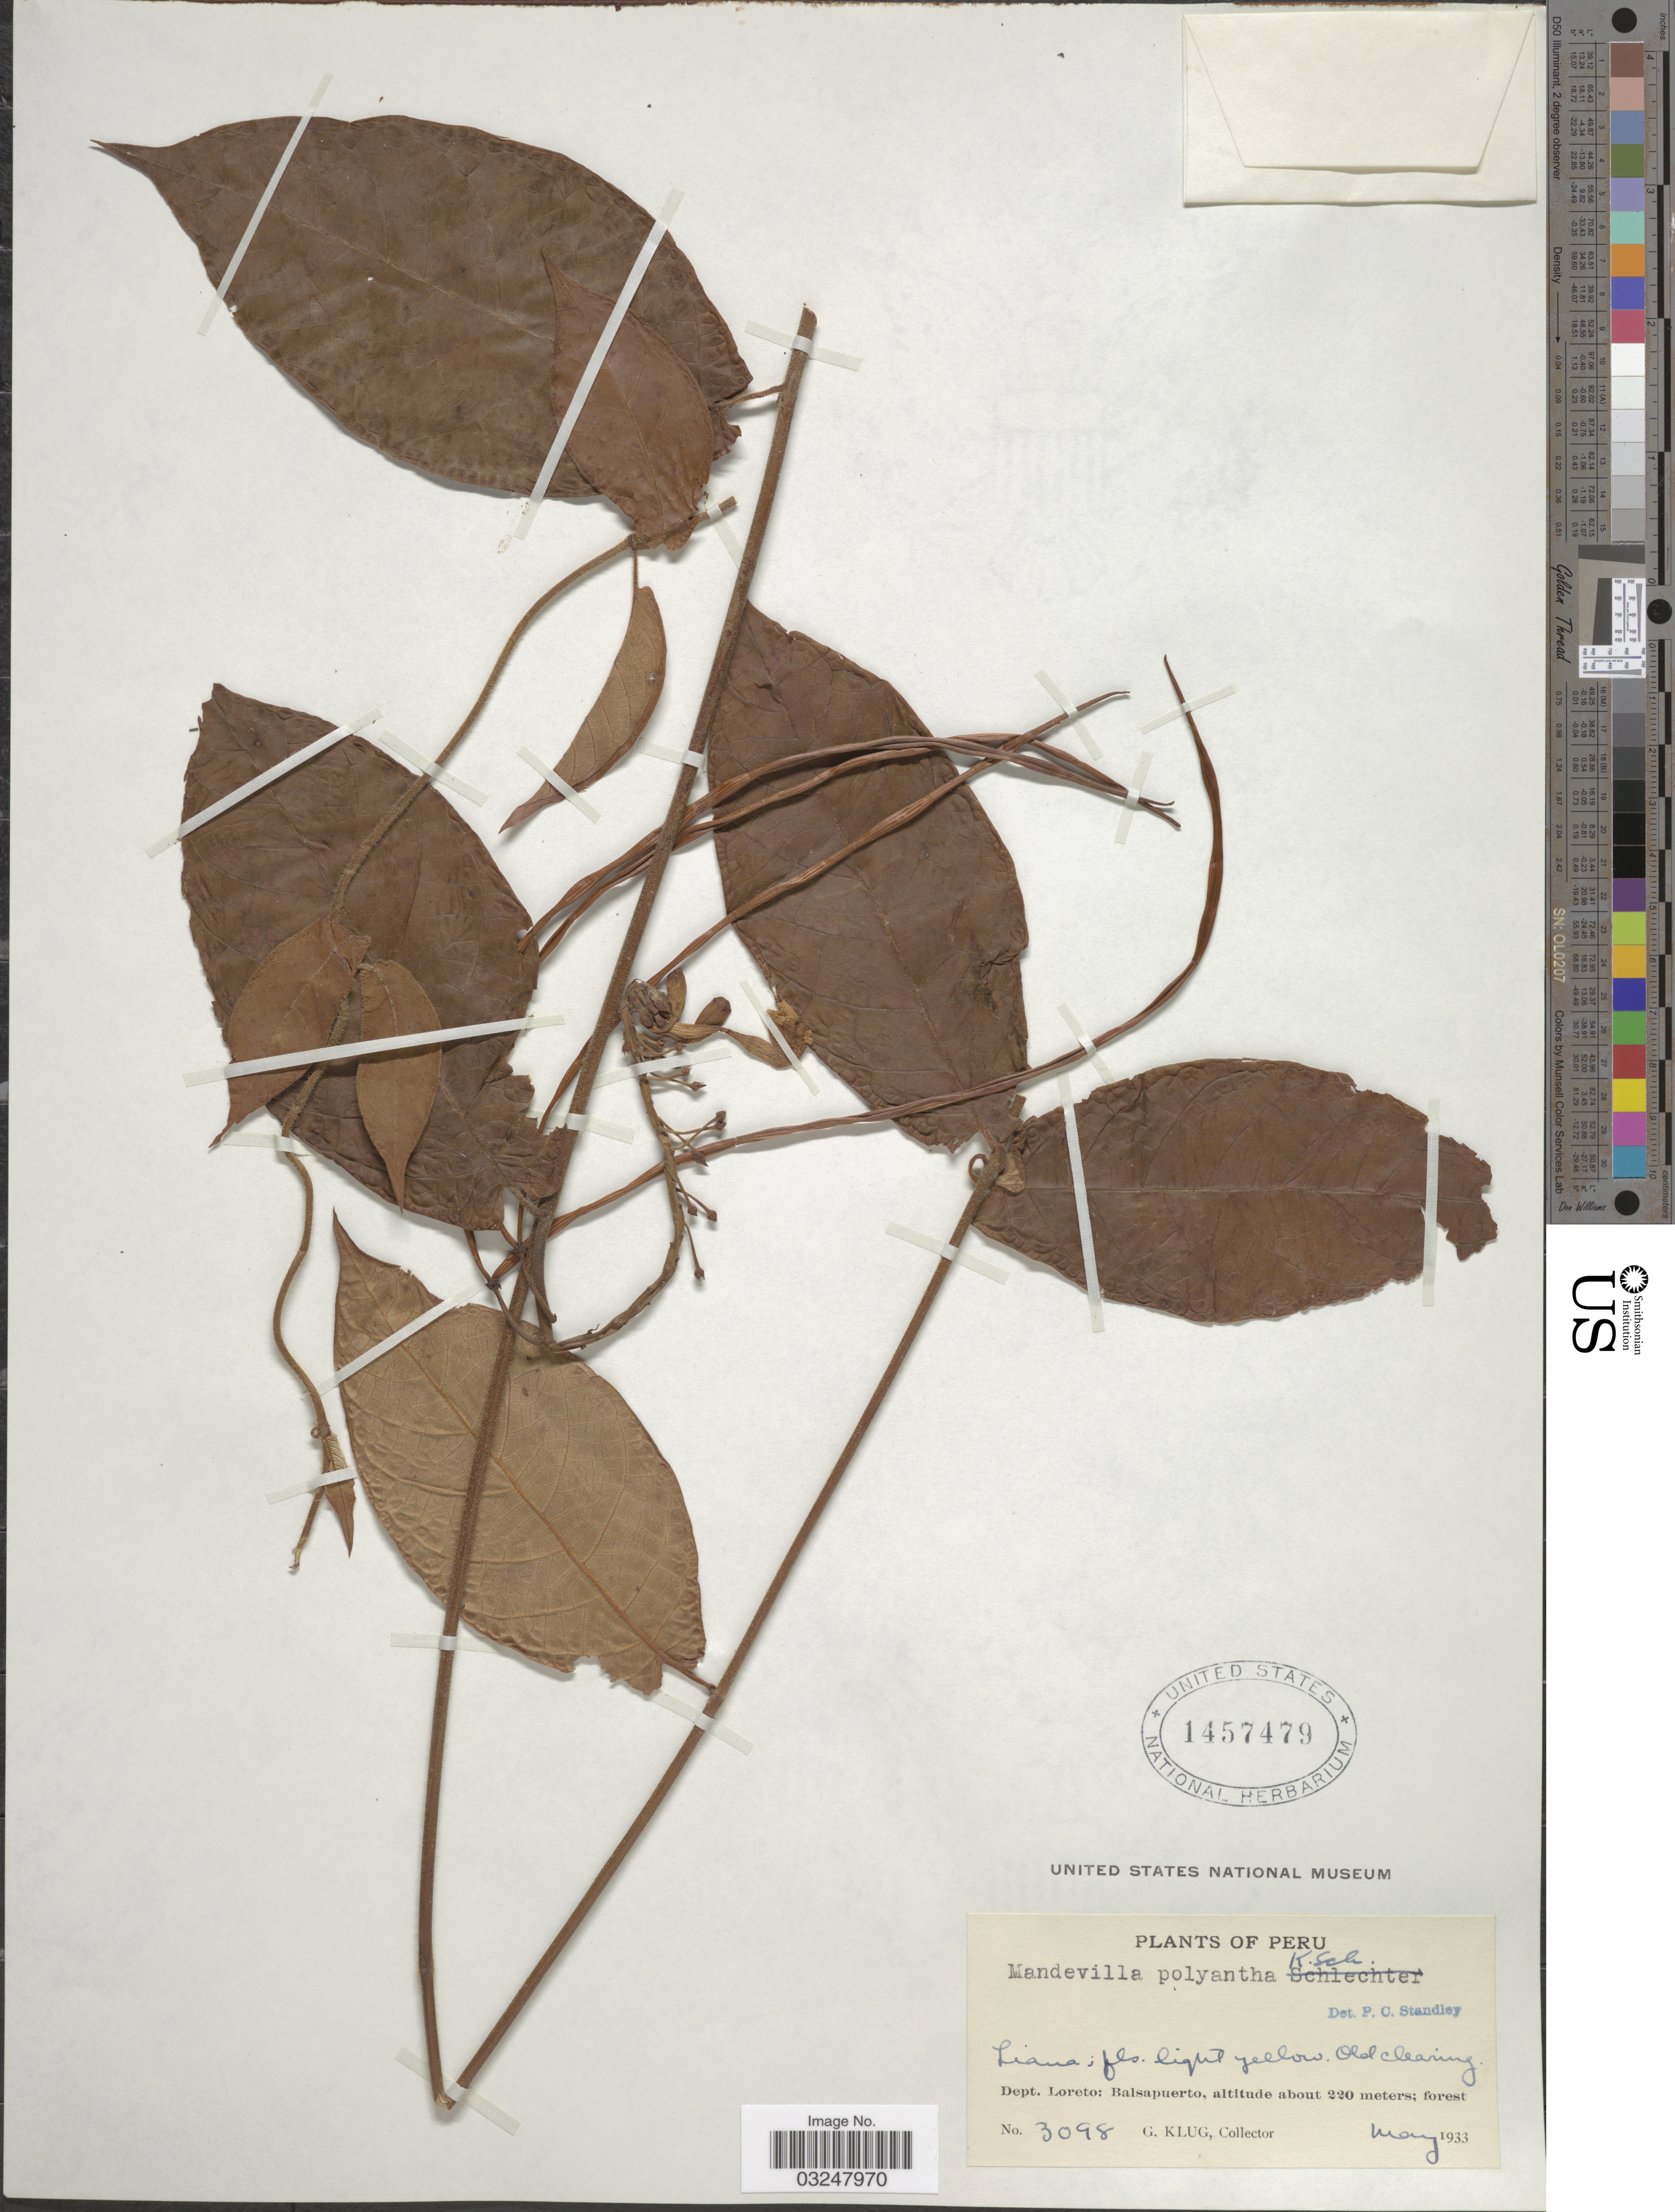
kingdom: Plantae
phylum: Tracheophyta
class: Magnoliopsida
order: Gentianales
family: Apocynaceae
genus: Mandevilla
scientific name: Mandevilla polyantha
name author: K. Schum. ex Woodson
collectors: G. Klug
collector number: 3098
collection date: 1933-05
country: Peru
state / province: Loreto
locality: Dept. Loreto: Balsapuerto.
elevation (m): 220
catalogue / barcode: US 1457479